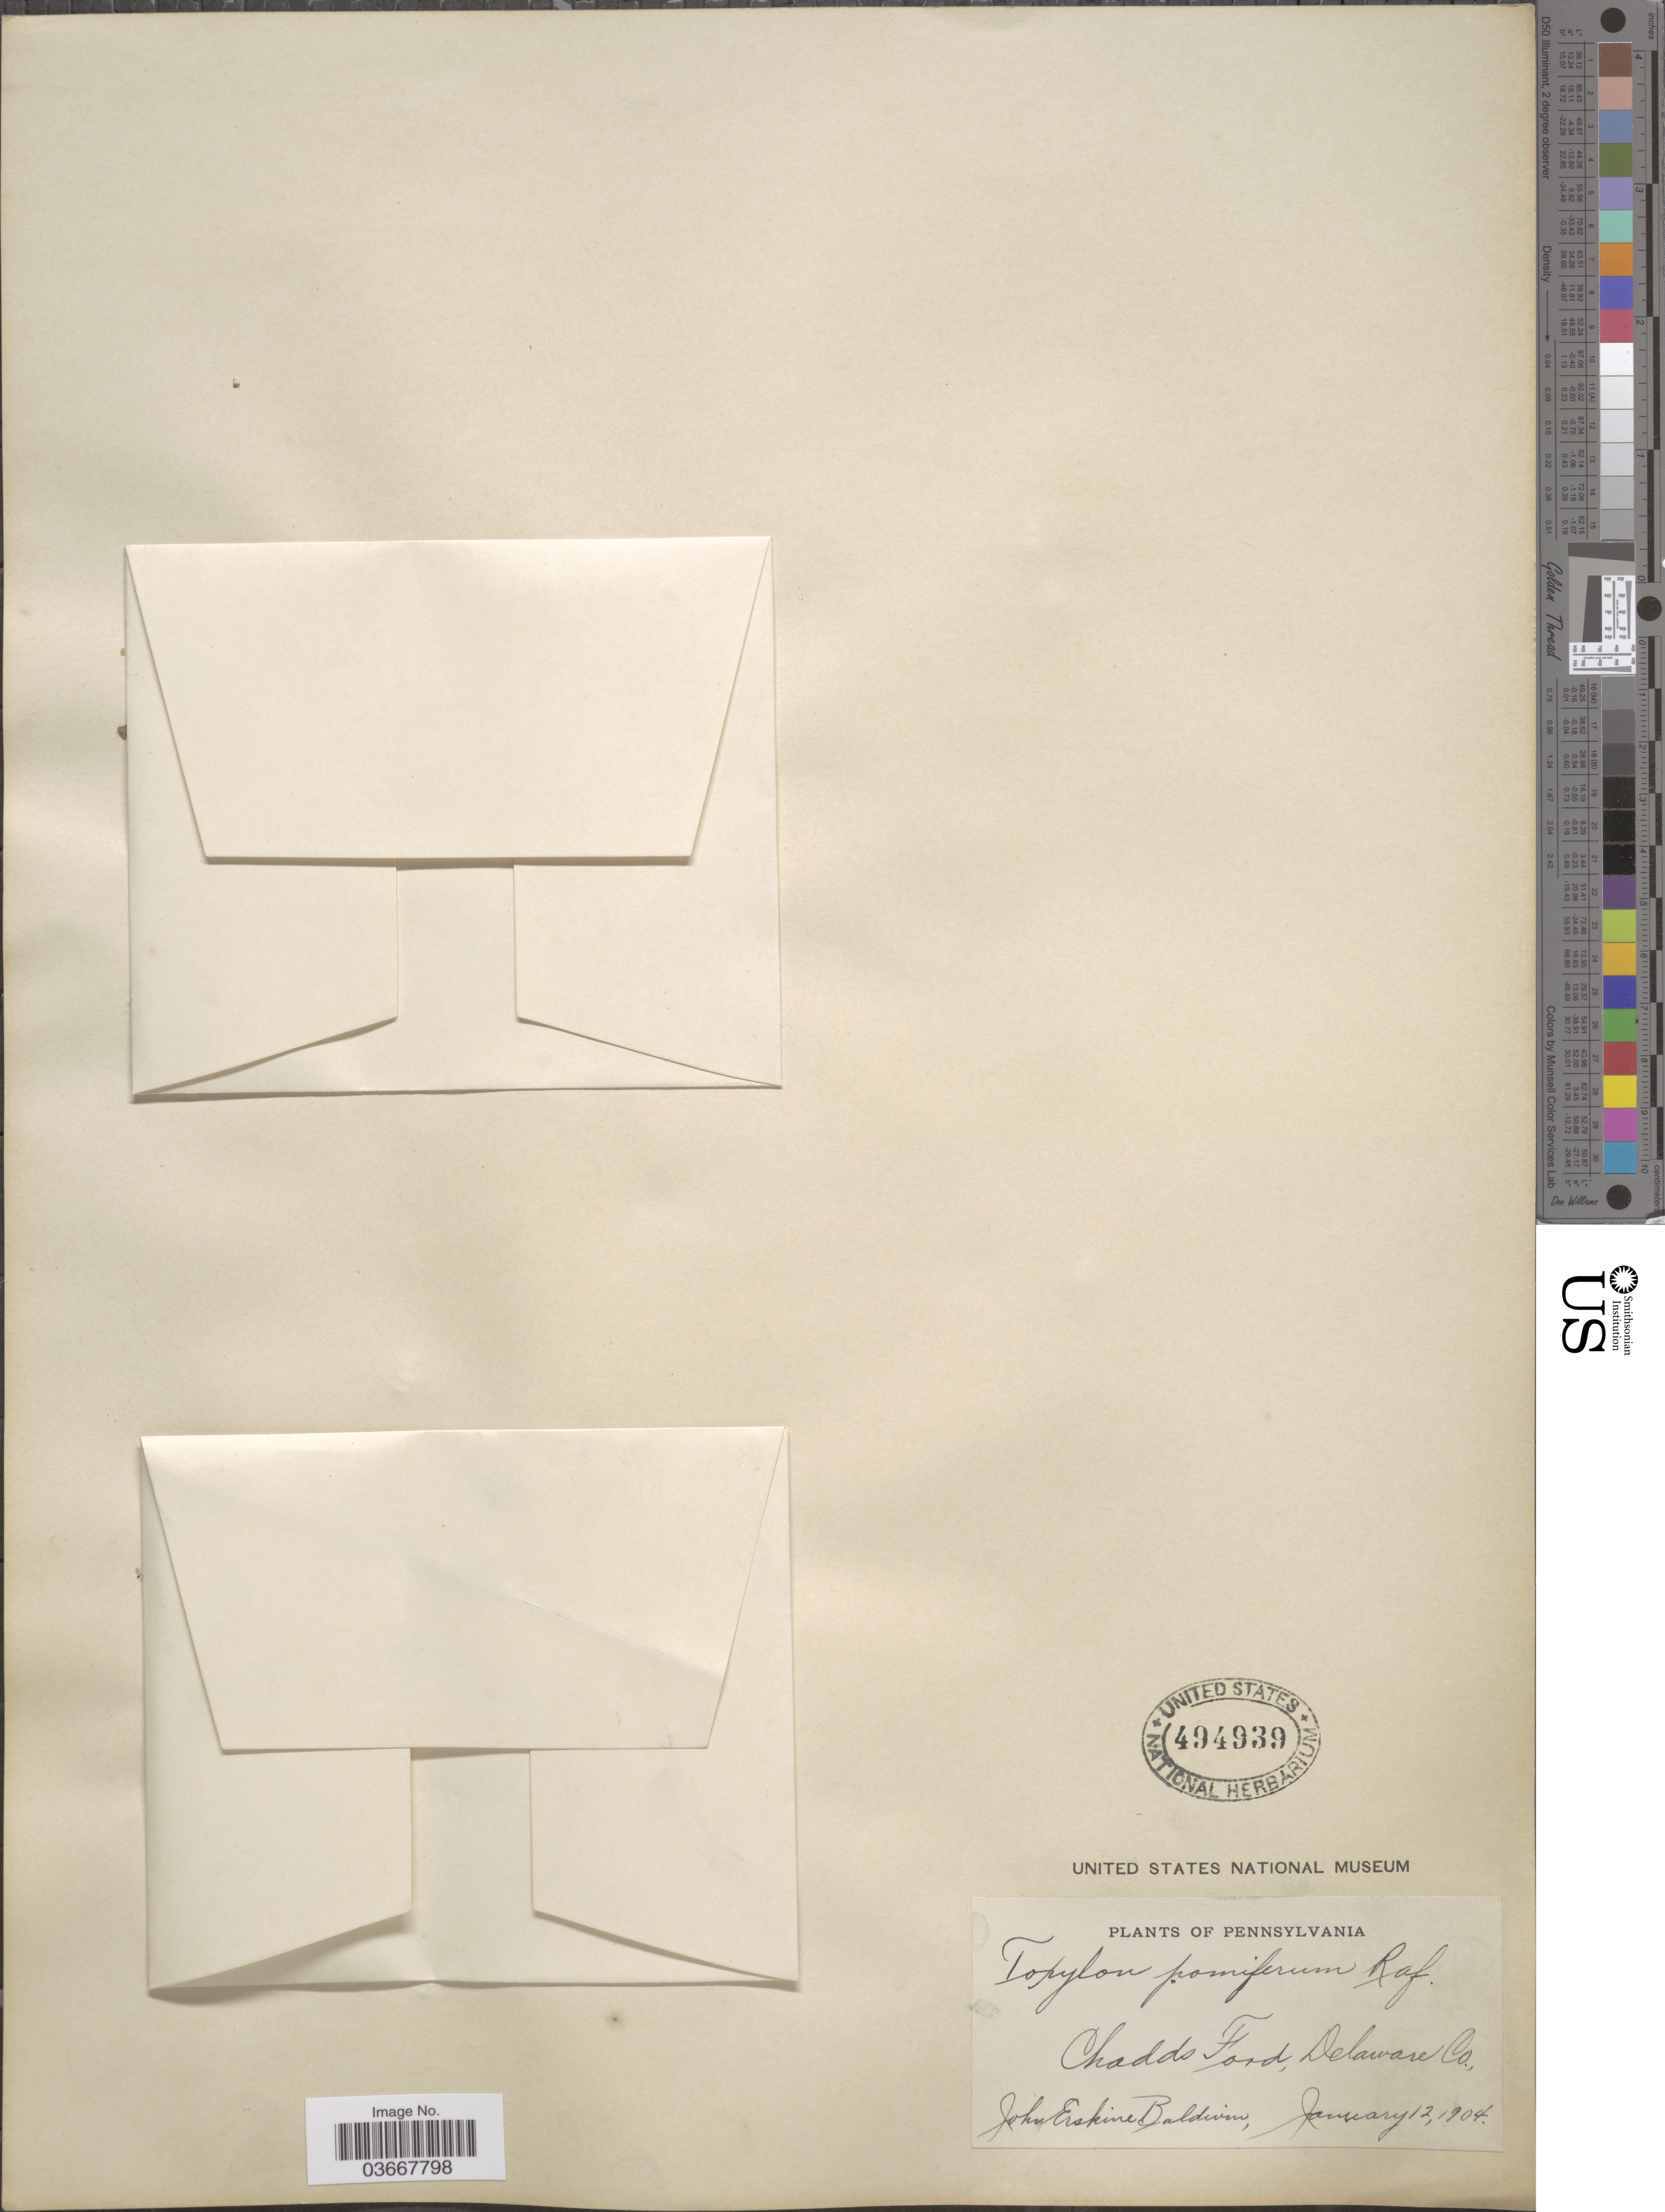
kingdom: Plantae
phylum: Tracheophyta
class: Magnoliopsida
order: Rosales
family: Moraceae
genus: Maclura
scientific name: Maclura pomifera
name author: (Raf.) C.K. Schneid.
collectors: J. Baldwin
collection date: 1904-01-12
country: United States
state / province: Pennsylvania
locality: Chaddo Ford, Delaware Co.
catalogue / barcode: US 494939